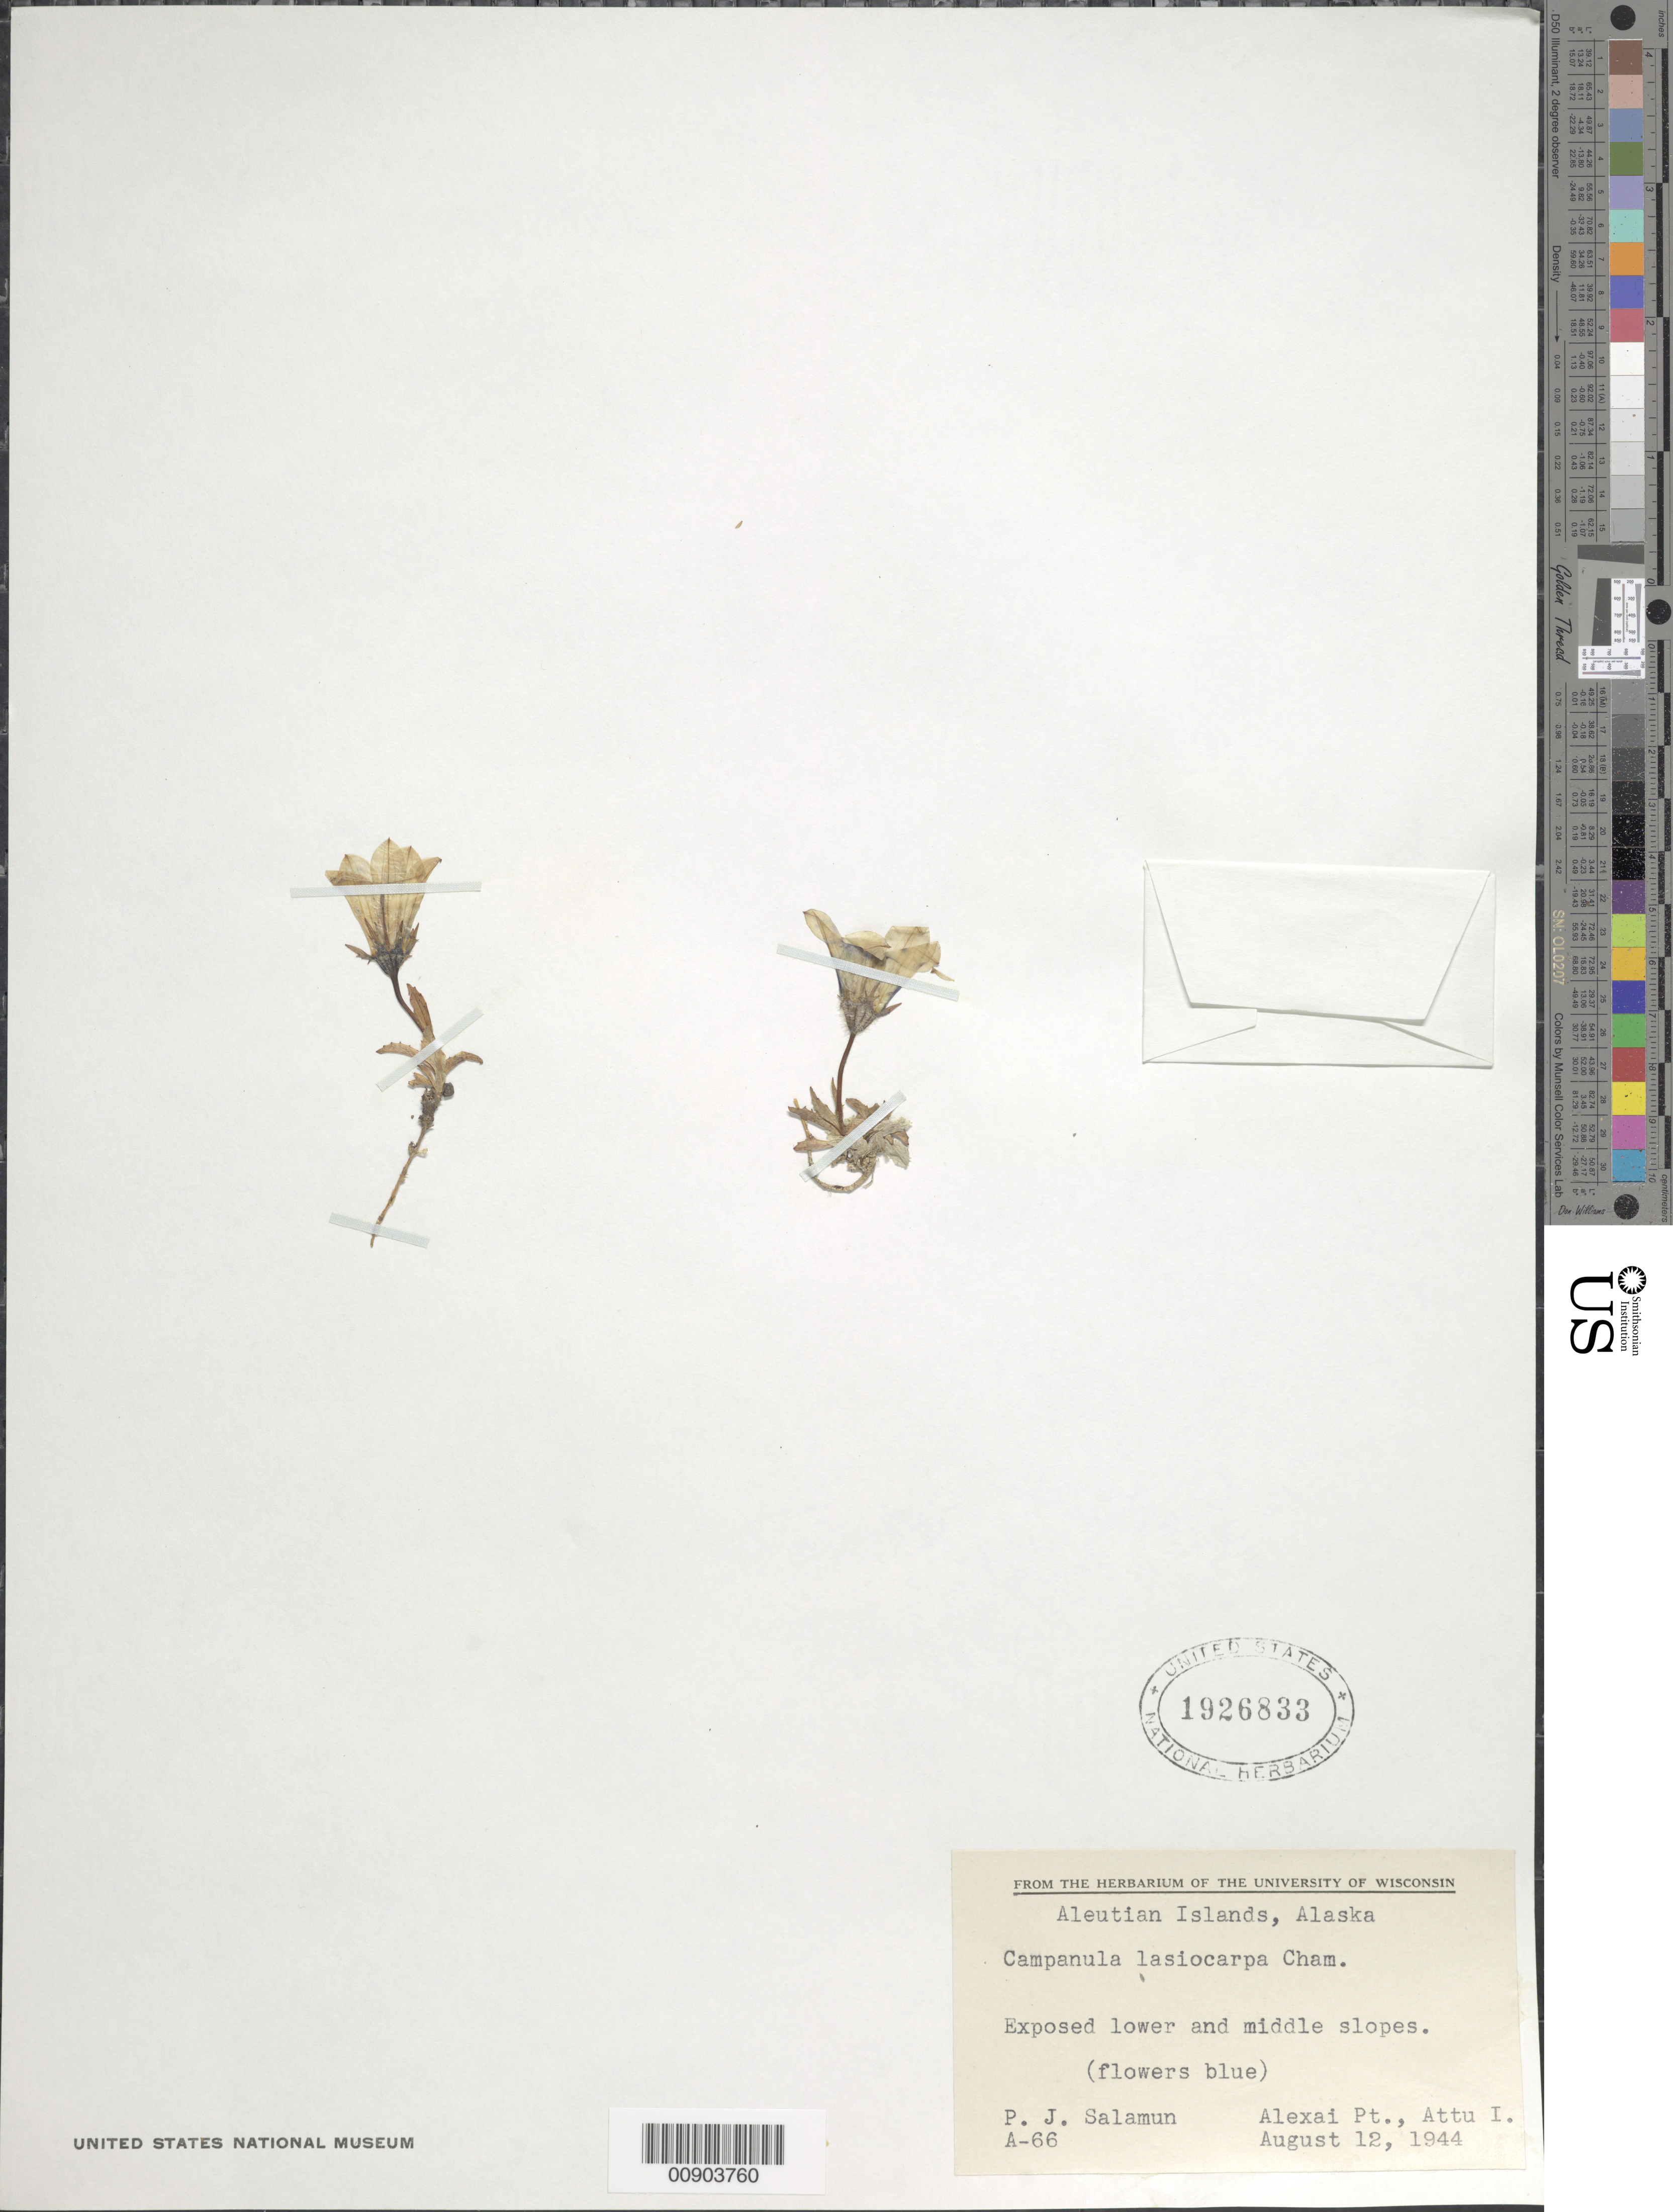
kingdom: Plantae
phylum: Tracheophyta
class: Magnoliopsida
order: Asterales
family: Campanulaceae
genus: Campanula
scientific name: Campanula lasiocarpa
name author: Cham.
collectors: P. Salamun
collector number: A-66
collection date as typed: August 12, 1944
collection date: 1944-08-12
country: United States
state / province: Alaska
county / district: Aleutian Islands Division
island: Attu Island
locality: Alexai Point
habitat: Exposed lower and middle slopes.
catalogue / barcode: US 1926833